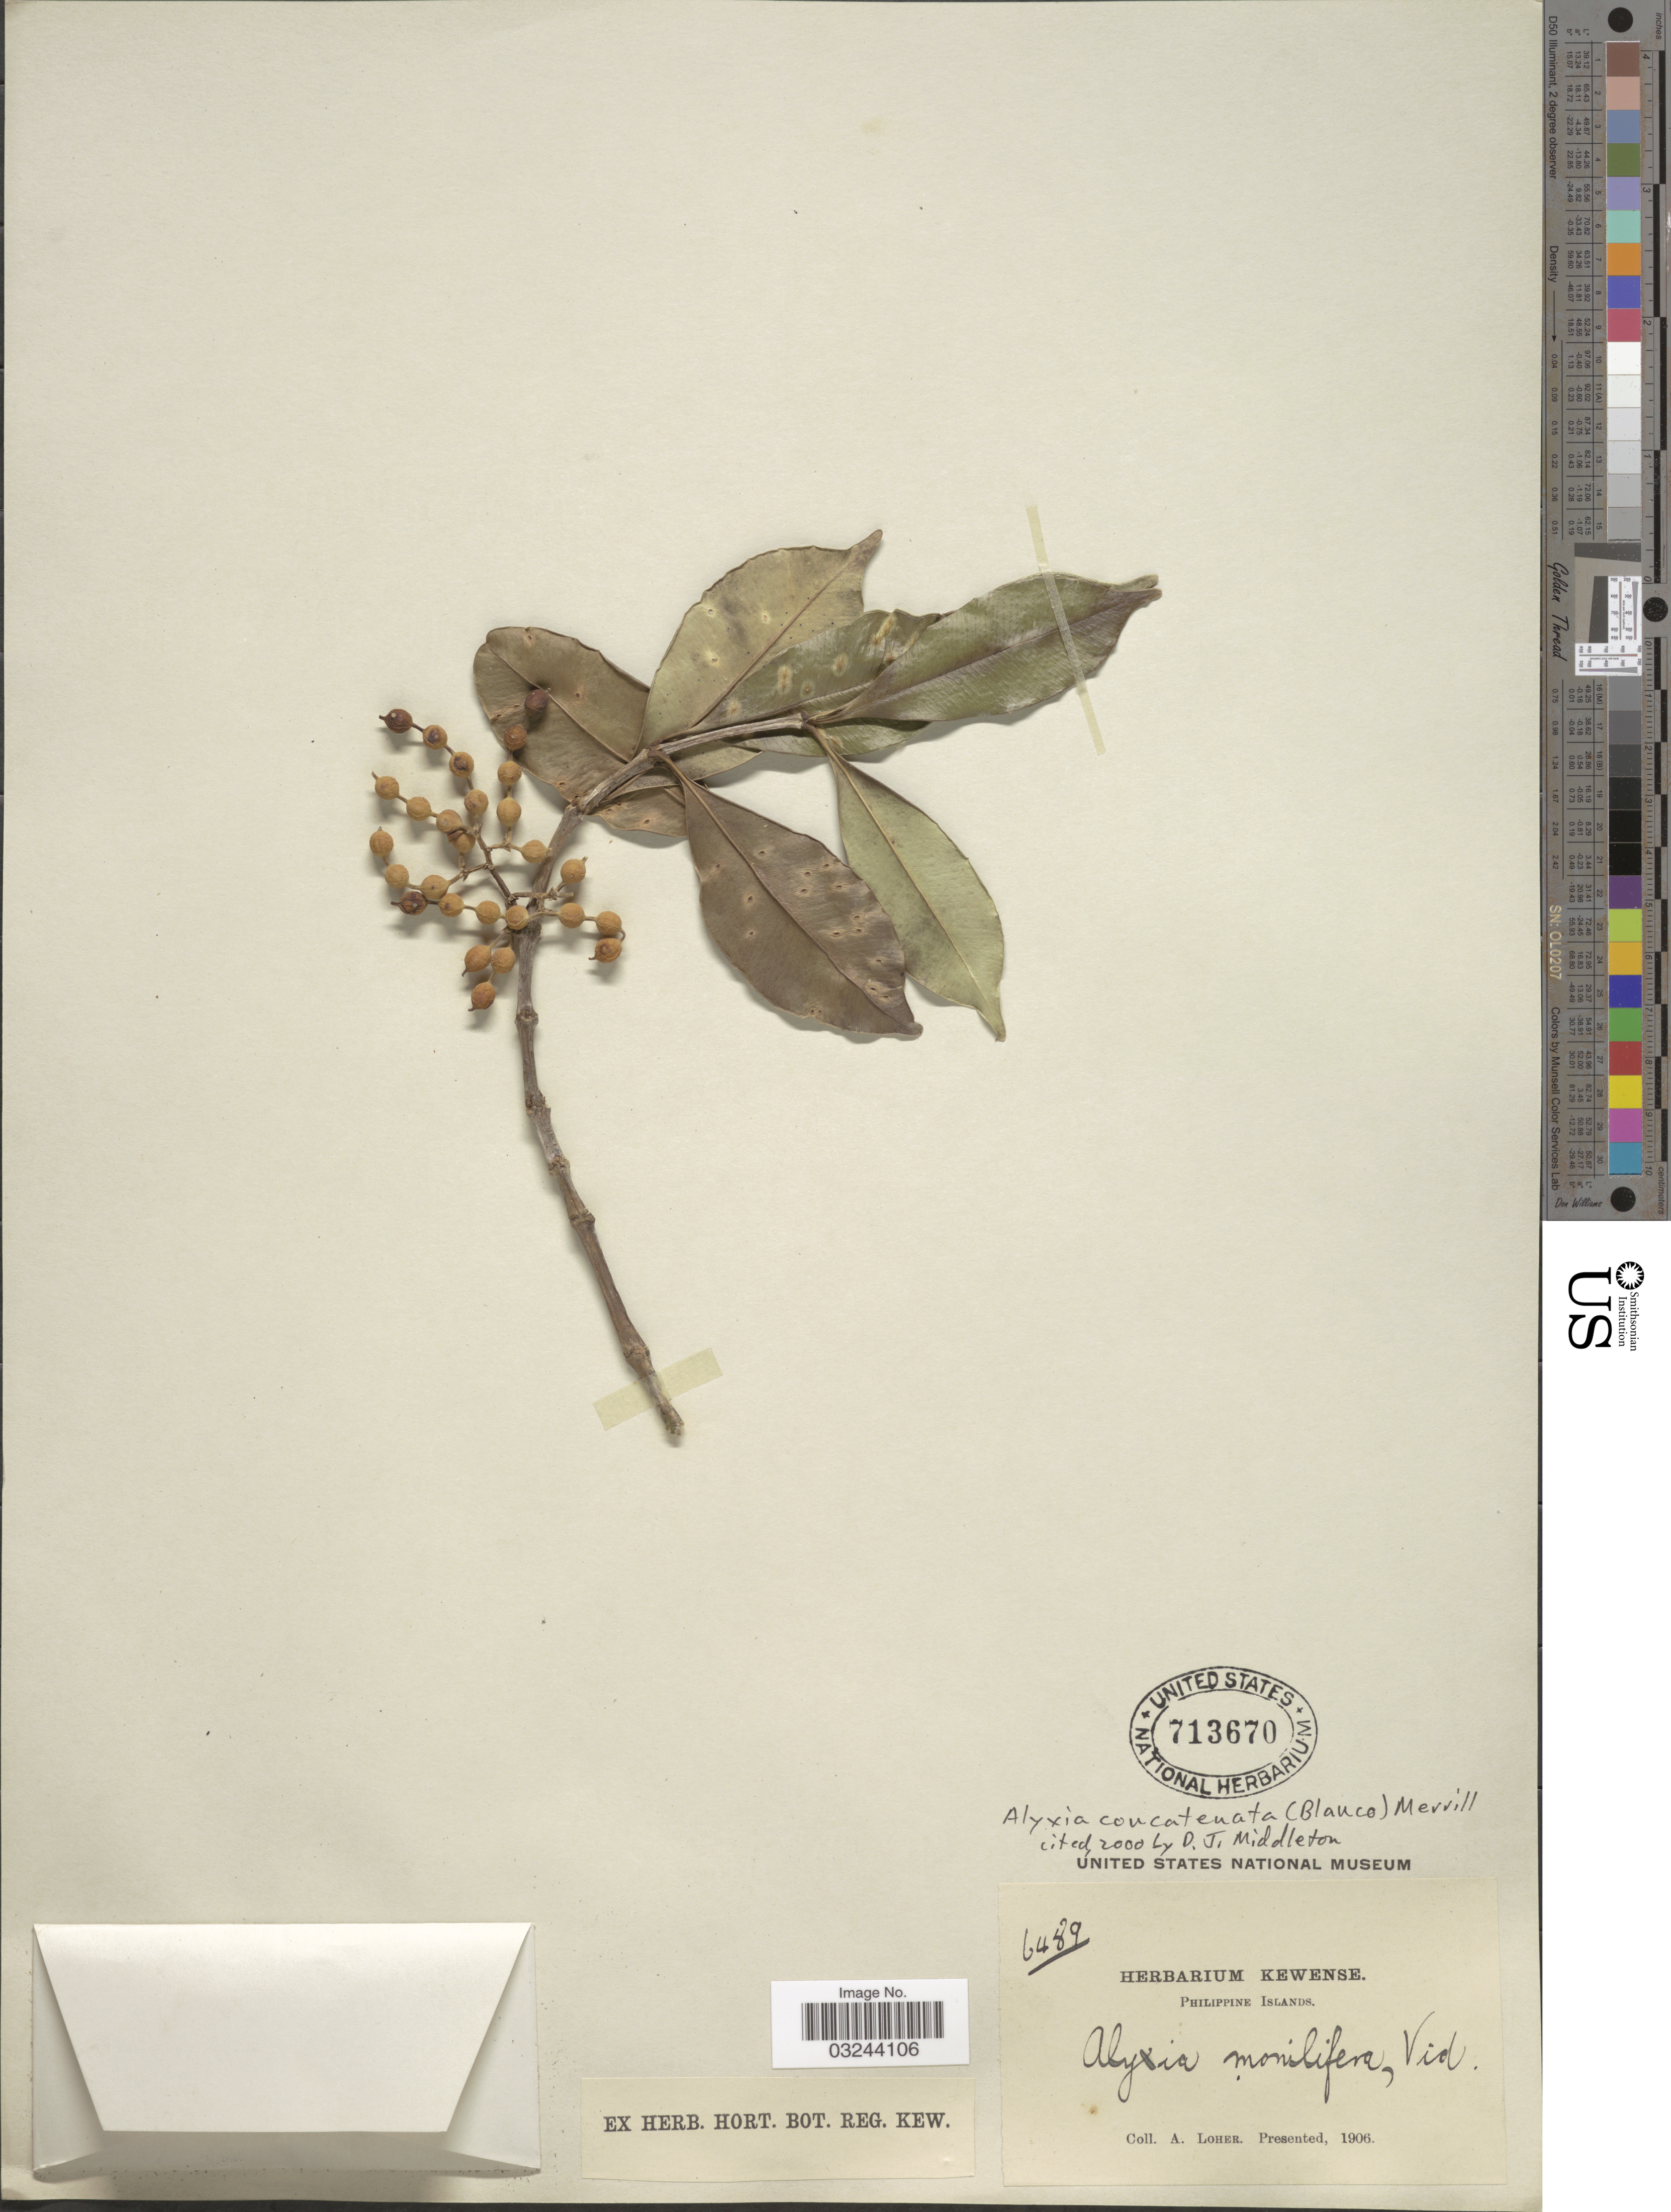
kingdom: Plantae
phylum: Tracheophyta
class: Magnoliopsida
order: Gentianales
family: Apocynaceae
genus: Alyxia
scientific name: Alyxia concatenata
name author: (Blanco) Merr.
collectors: A. Loher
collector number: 6489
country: Philippines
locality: Philippine Islands.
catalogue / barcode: US 713670